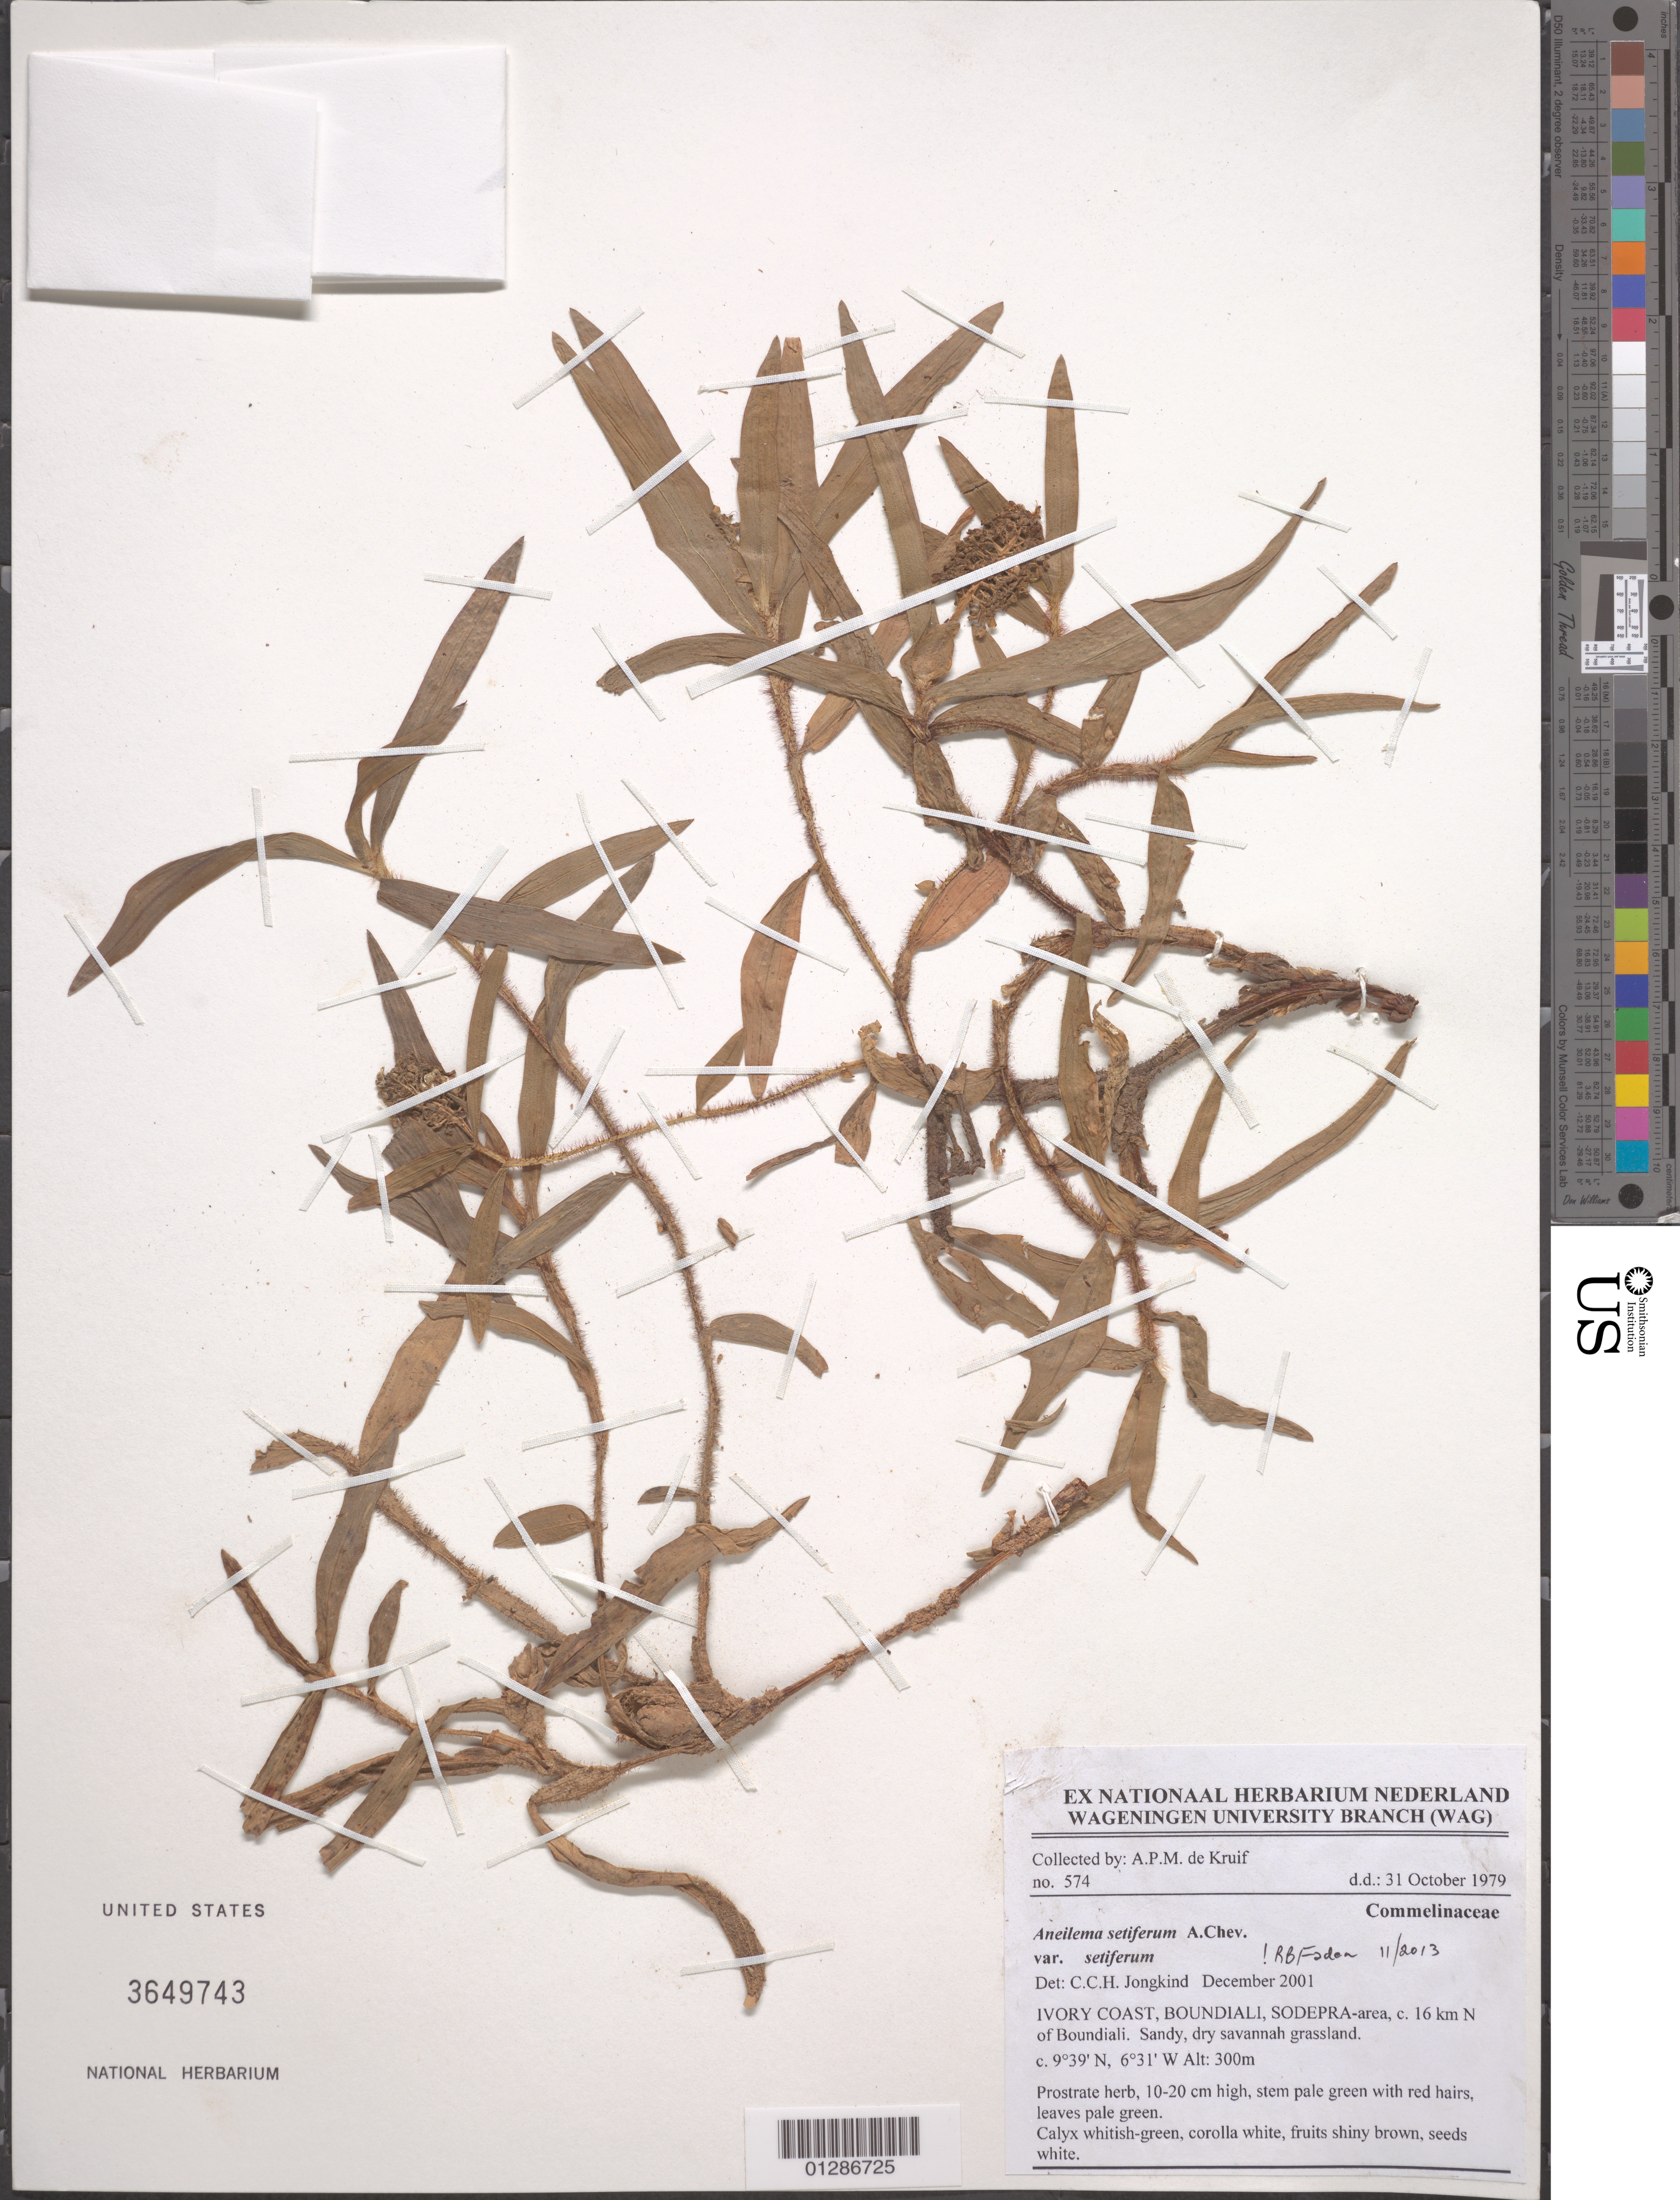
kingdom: Plantae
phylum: Tracheophyta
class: Liliopsida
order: Commelinales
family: Commelinaceae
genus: Aneilema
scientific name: Aneilema setiferum var. setiferum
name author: A. Chev.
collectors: A. P. de Kruif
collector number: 574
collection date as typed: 31 Oct 1979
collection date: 1979-10-31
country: Ivory Coast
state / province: Savanes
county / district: Bagoue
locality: Sodepra-area, c. 16 km N of Boundiali.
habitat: Herb.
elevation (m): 300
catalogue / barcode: US 3649743